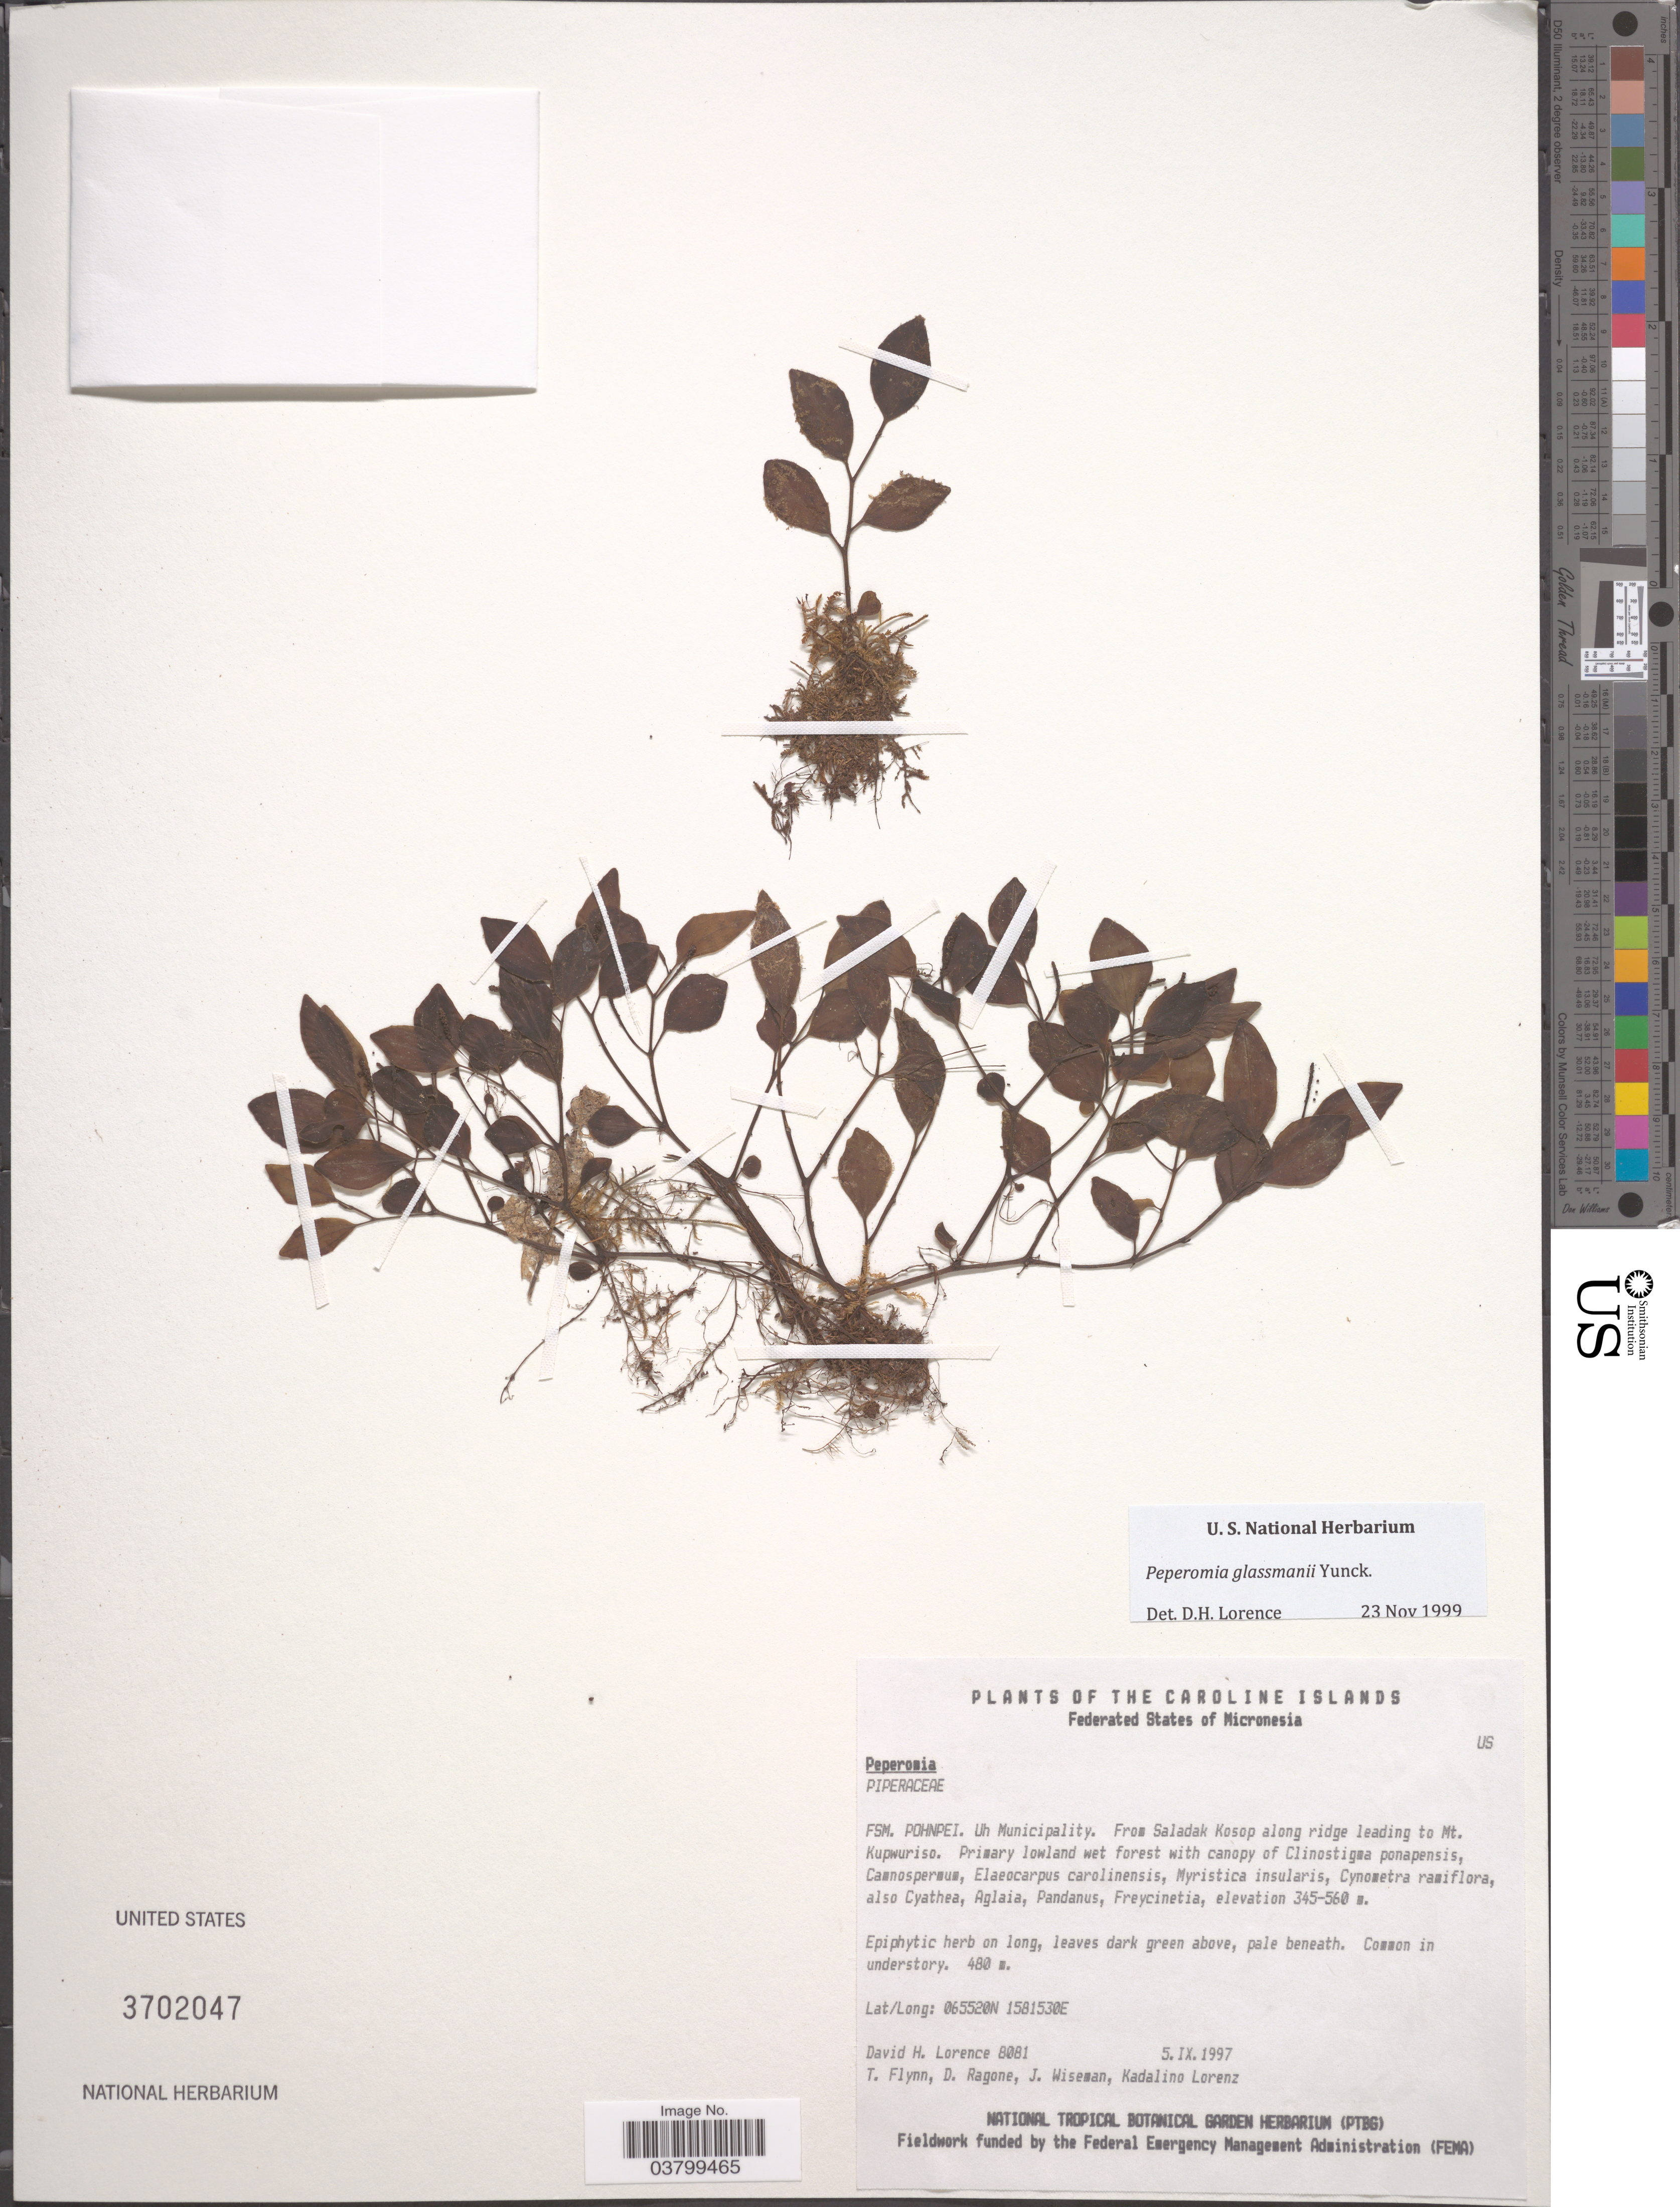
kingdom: Plantae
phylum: Tracheophyta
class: Magnoliopsida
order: Piperales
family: Piperaceae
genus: Peperomia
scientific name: Peperomia glassmanii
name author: Yunck.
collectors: D. Lorence, T. Flynn, D. Ragone, J. Wiseman & K. Lorenz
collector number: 8081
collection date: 1997-09-05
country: Micronesia, Federated States of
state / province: Pohnpei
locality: The Caroline Islands. FSM. Pohnpei. Uh Municipality. From Saladak Kosop along ridge leading to Mt. Kupwuriso.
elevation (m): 345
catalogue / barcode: US 3702047